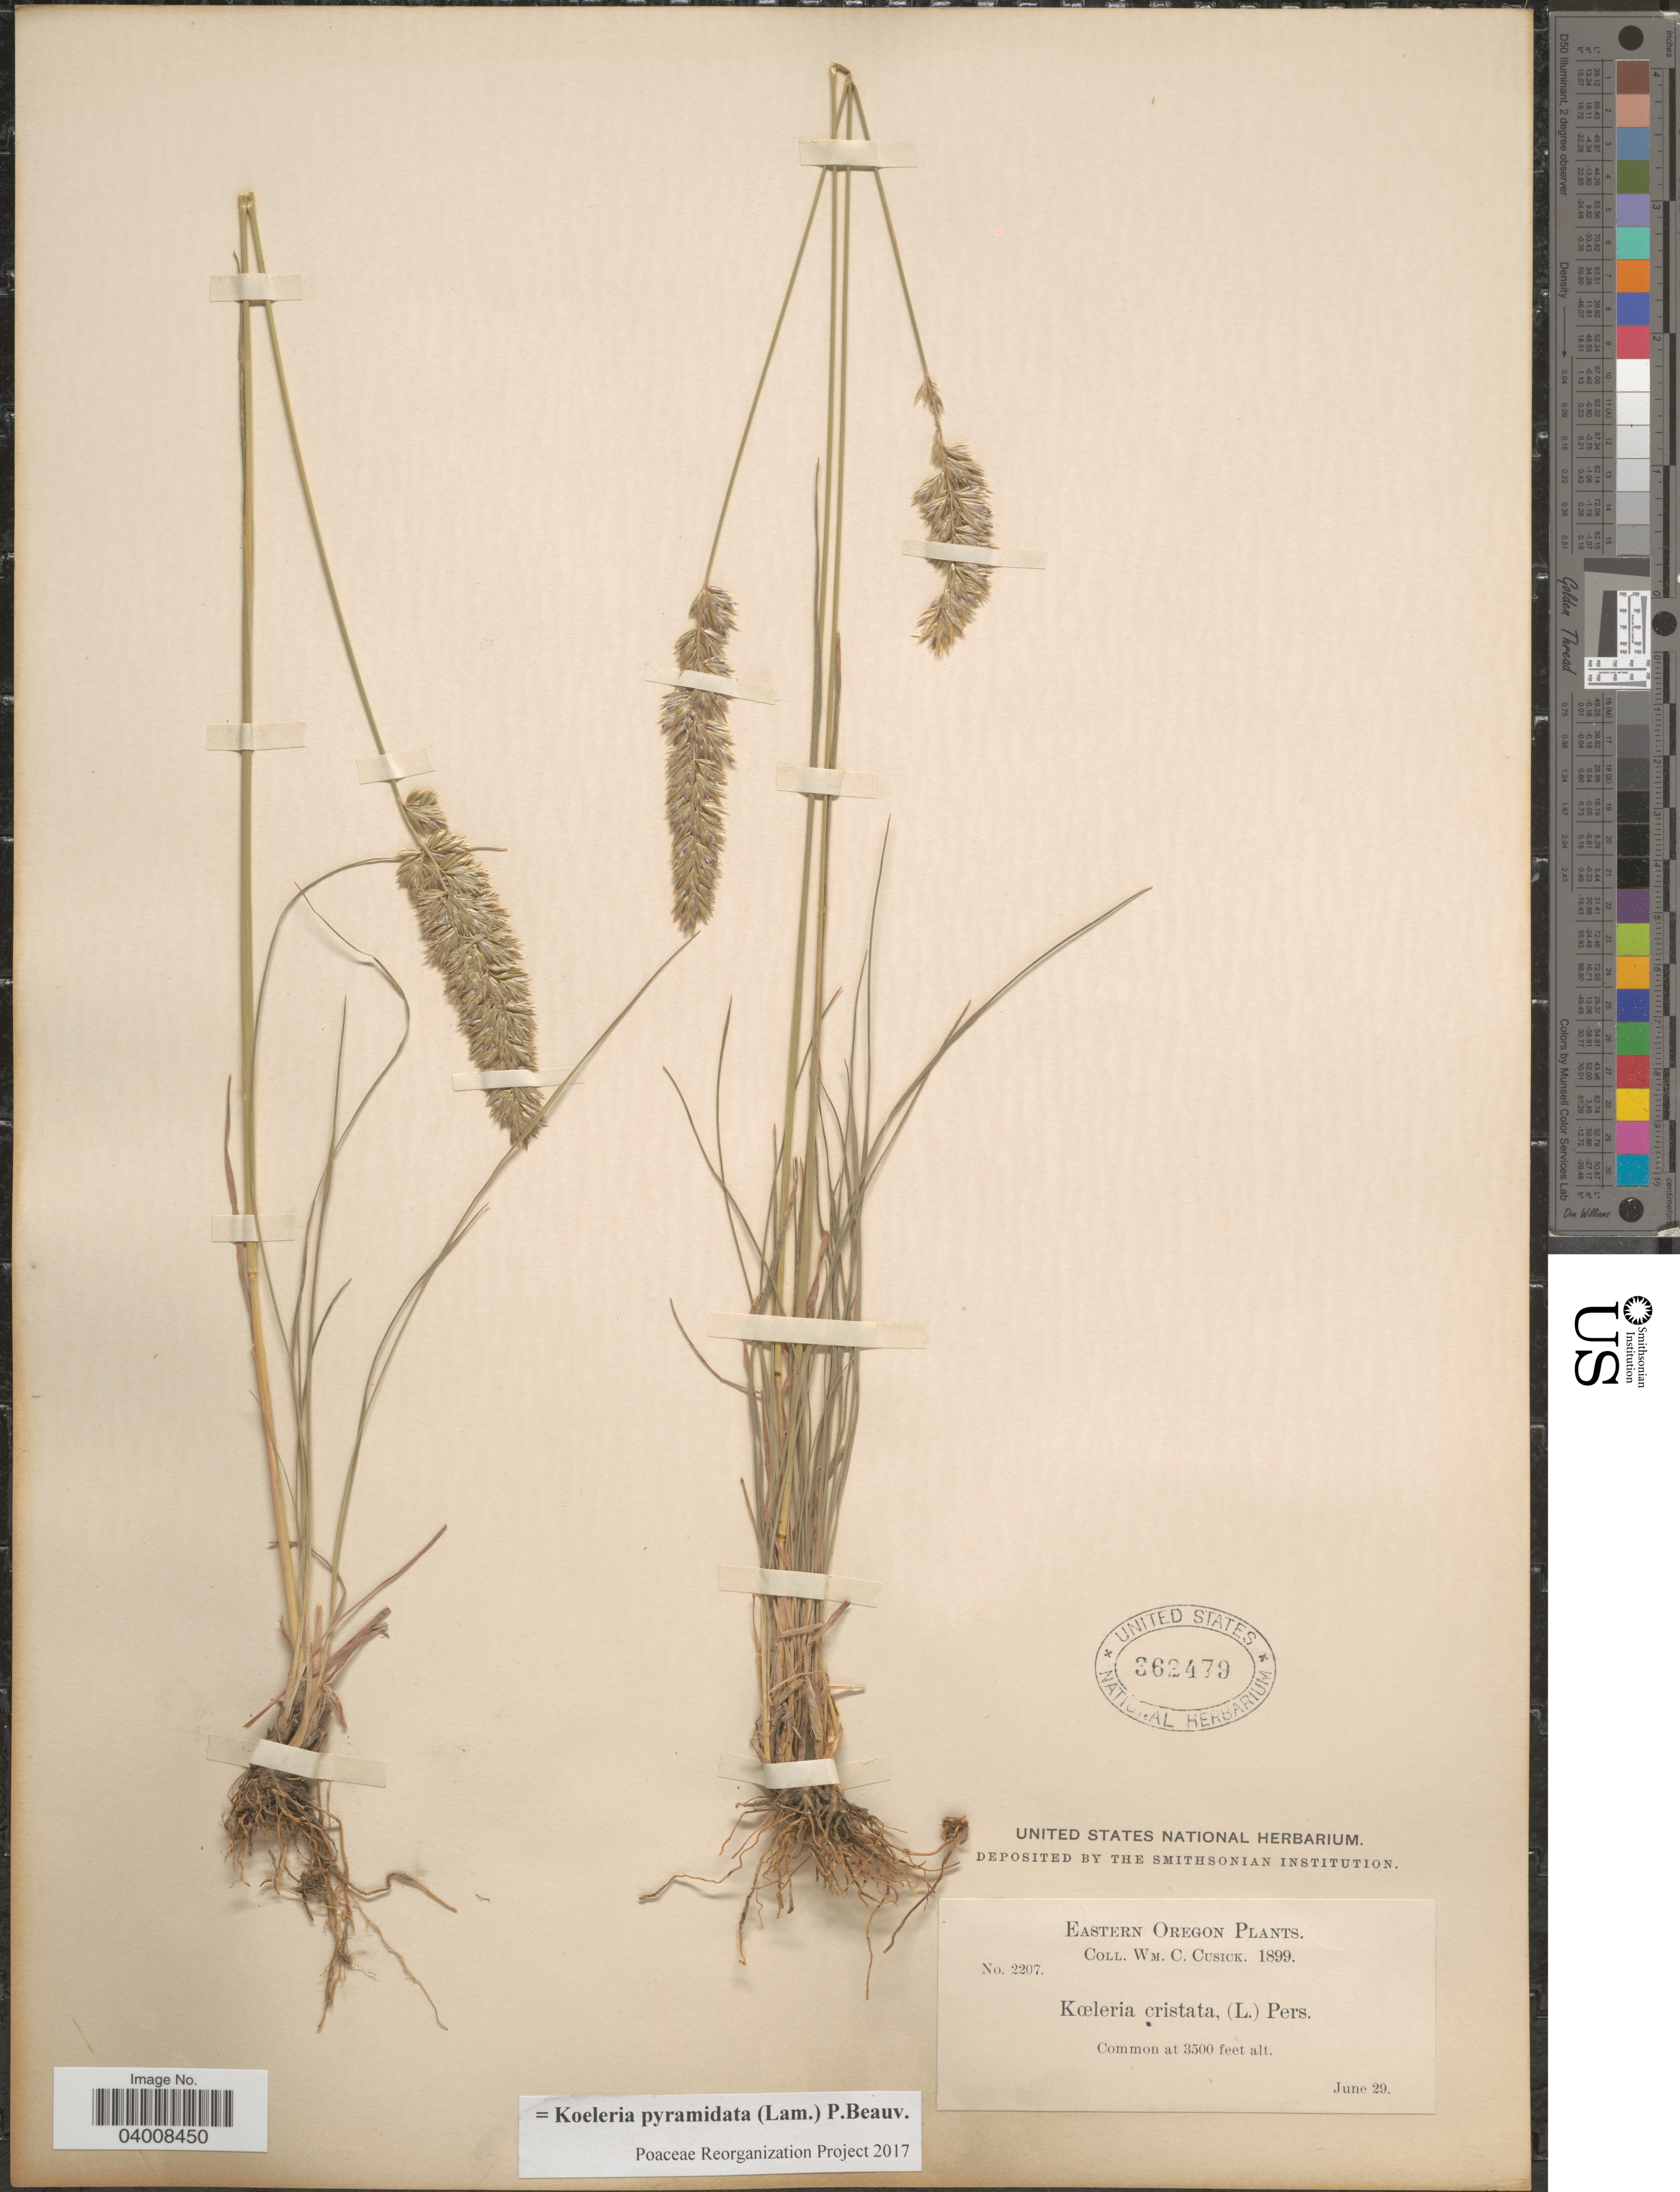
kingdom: Plantae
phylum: Tracheophyta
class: Liliopsida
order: Poales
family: Poaceae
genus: Koeleria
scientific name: Koeleria pyramidata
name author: (Lam.) P. Beauv.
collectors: W. C. Cusick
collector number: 2207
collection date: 1899-06-29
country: United States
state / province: Oregon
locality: Eastern Oregon.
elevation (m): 1067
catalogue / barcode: US 362479